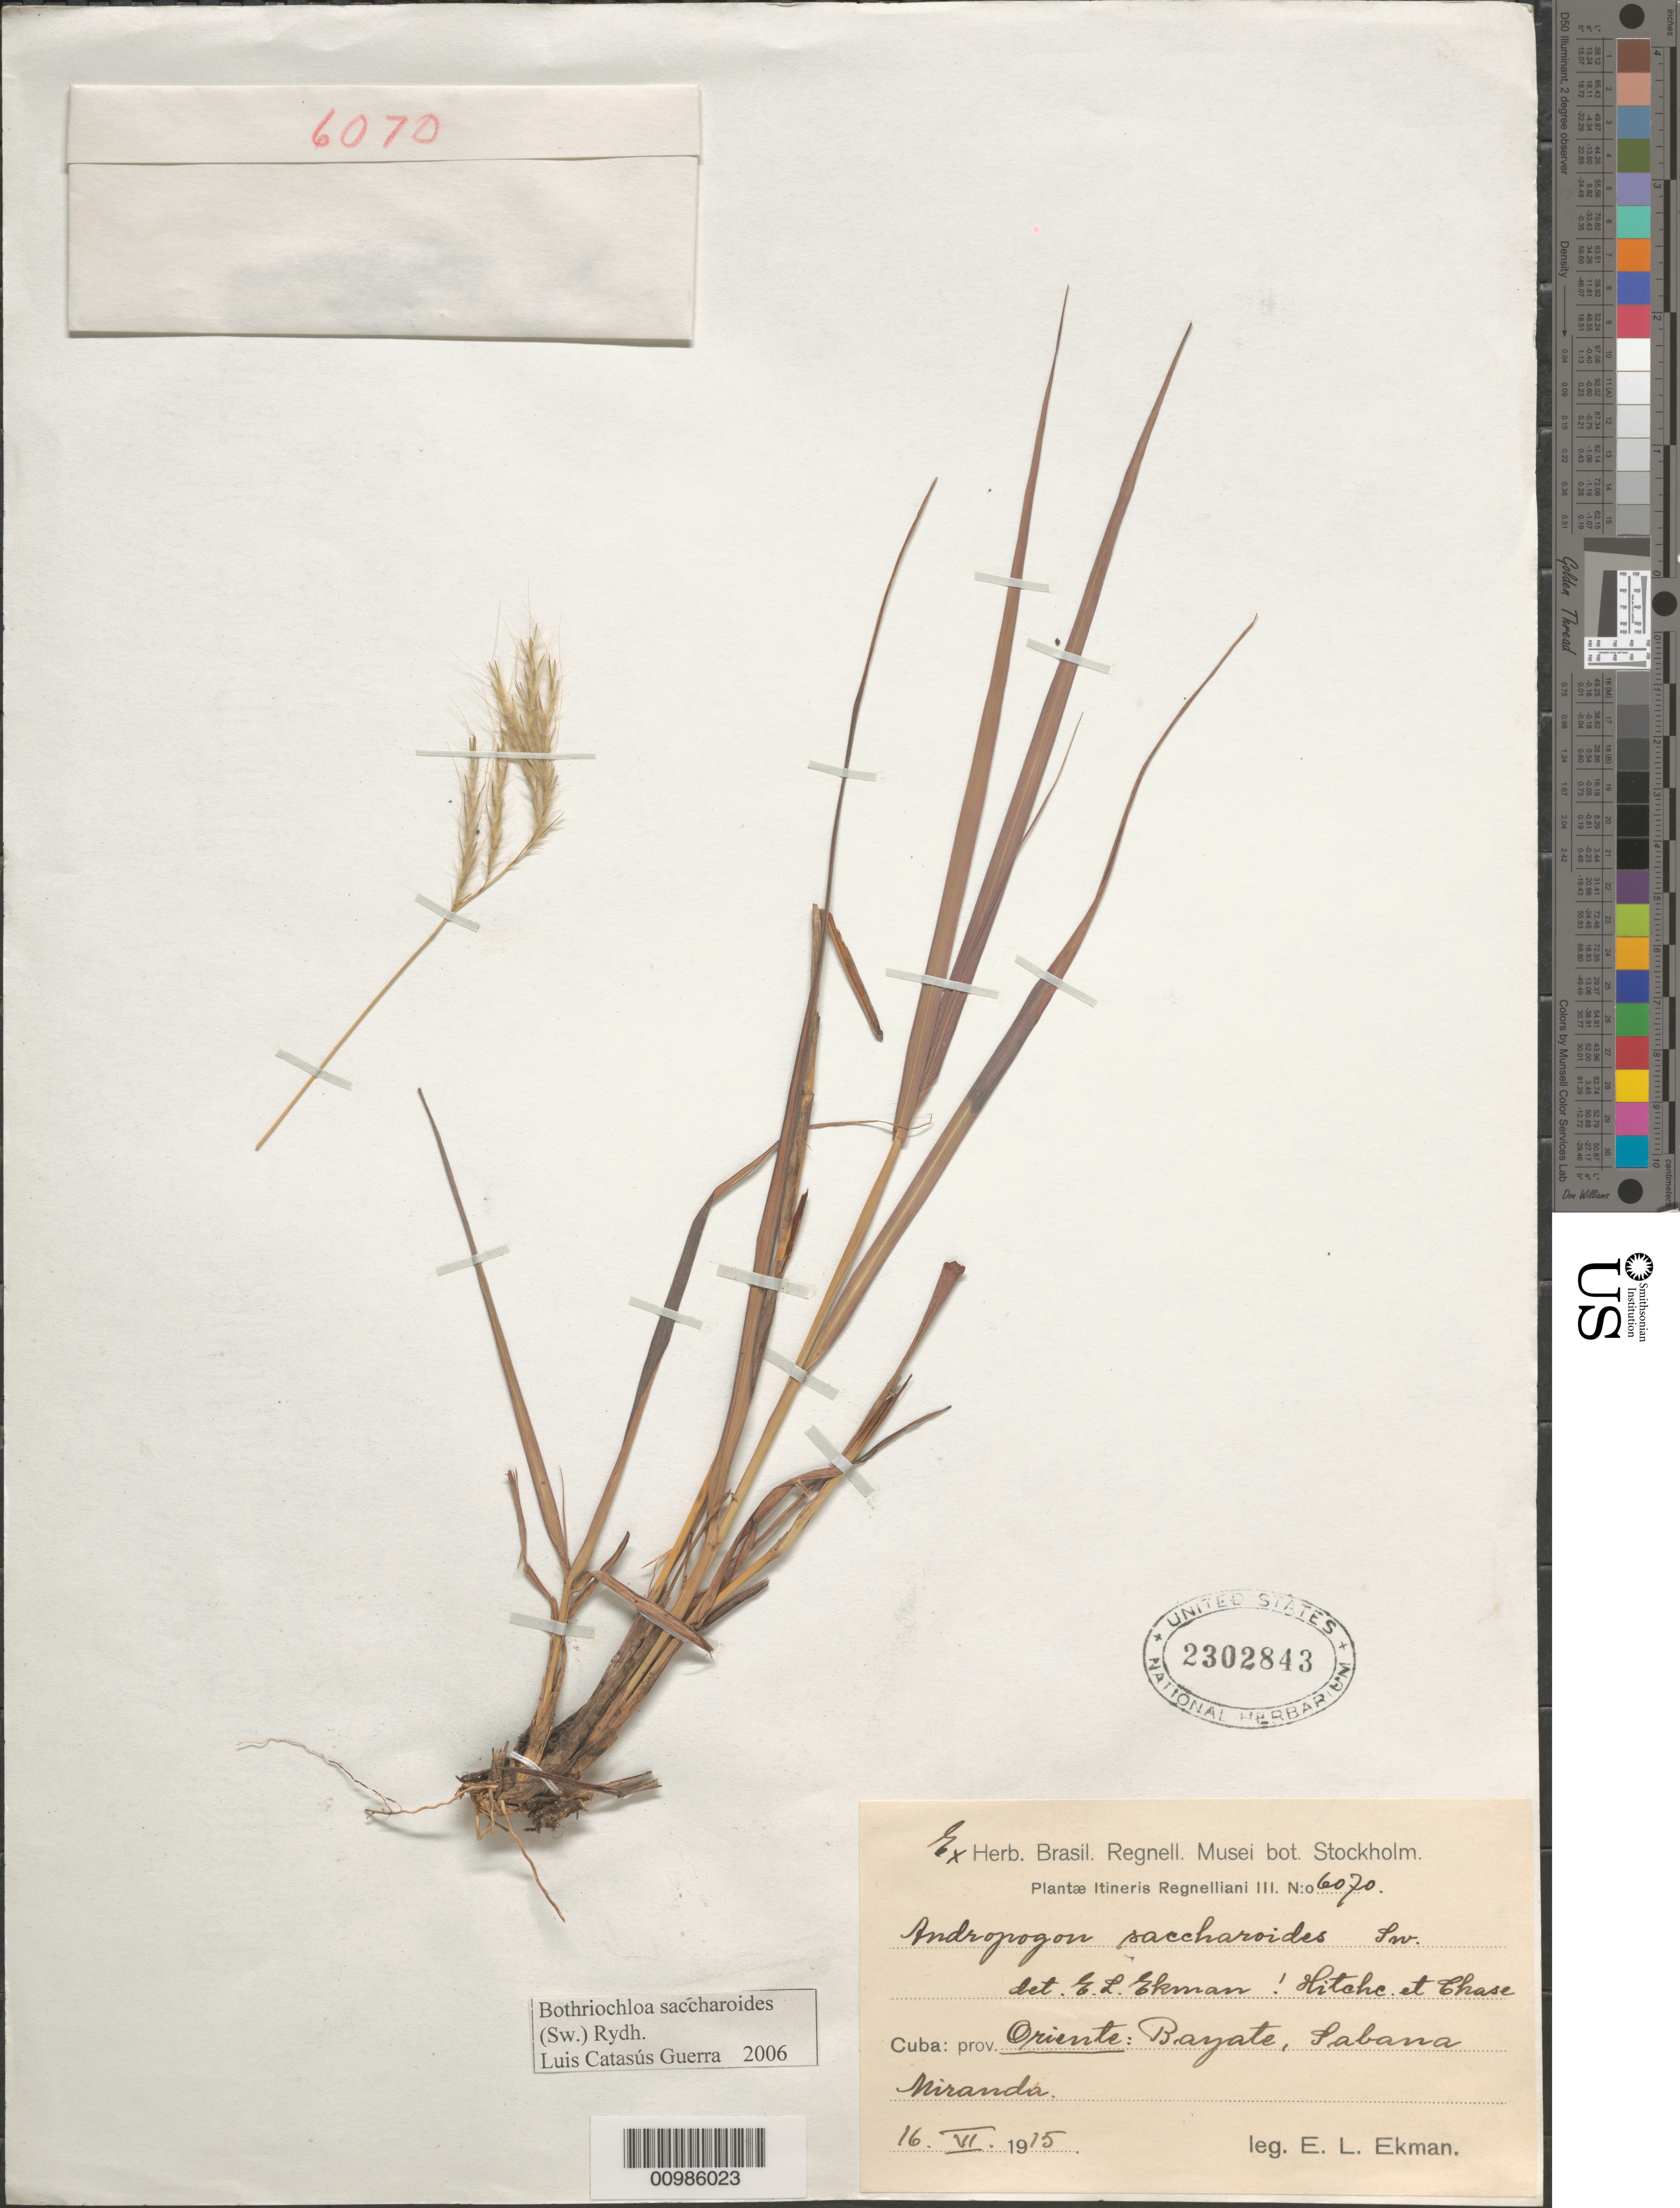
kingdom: Plantae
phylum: Tracheophyta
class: Liliopsida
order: Poales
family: Poaceae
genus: Bothriochloa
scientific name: Bothriochloa saccharoides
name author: (Sw.) Rydb.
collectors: E. L. Ekman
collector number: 6070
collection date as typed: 16 Jun 1915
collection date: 1915-06-16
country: Cuba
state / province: Guantánamo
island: Cuba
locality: Bayate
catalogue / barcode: US 2302843